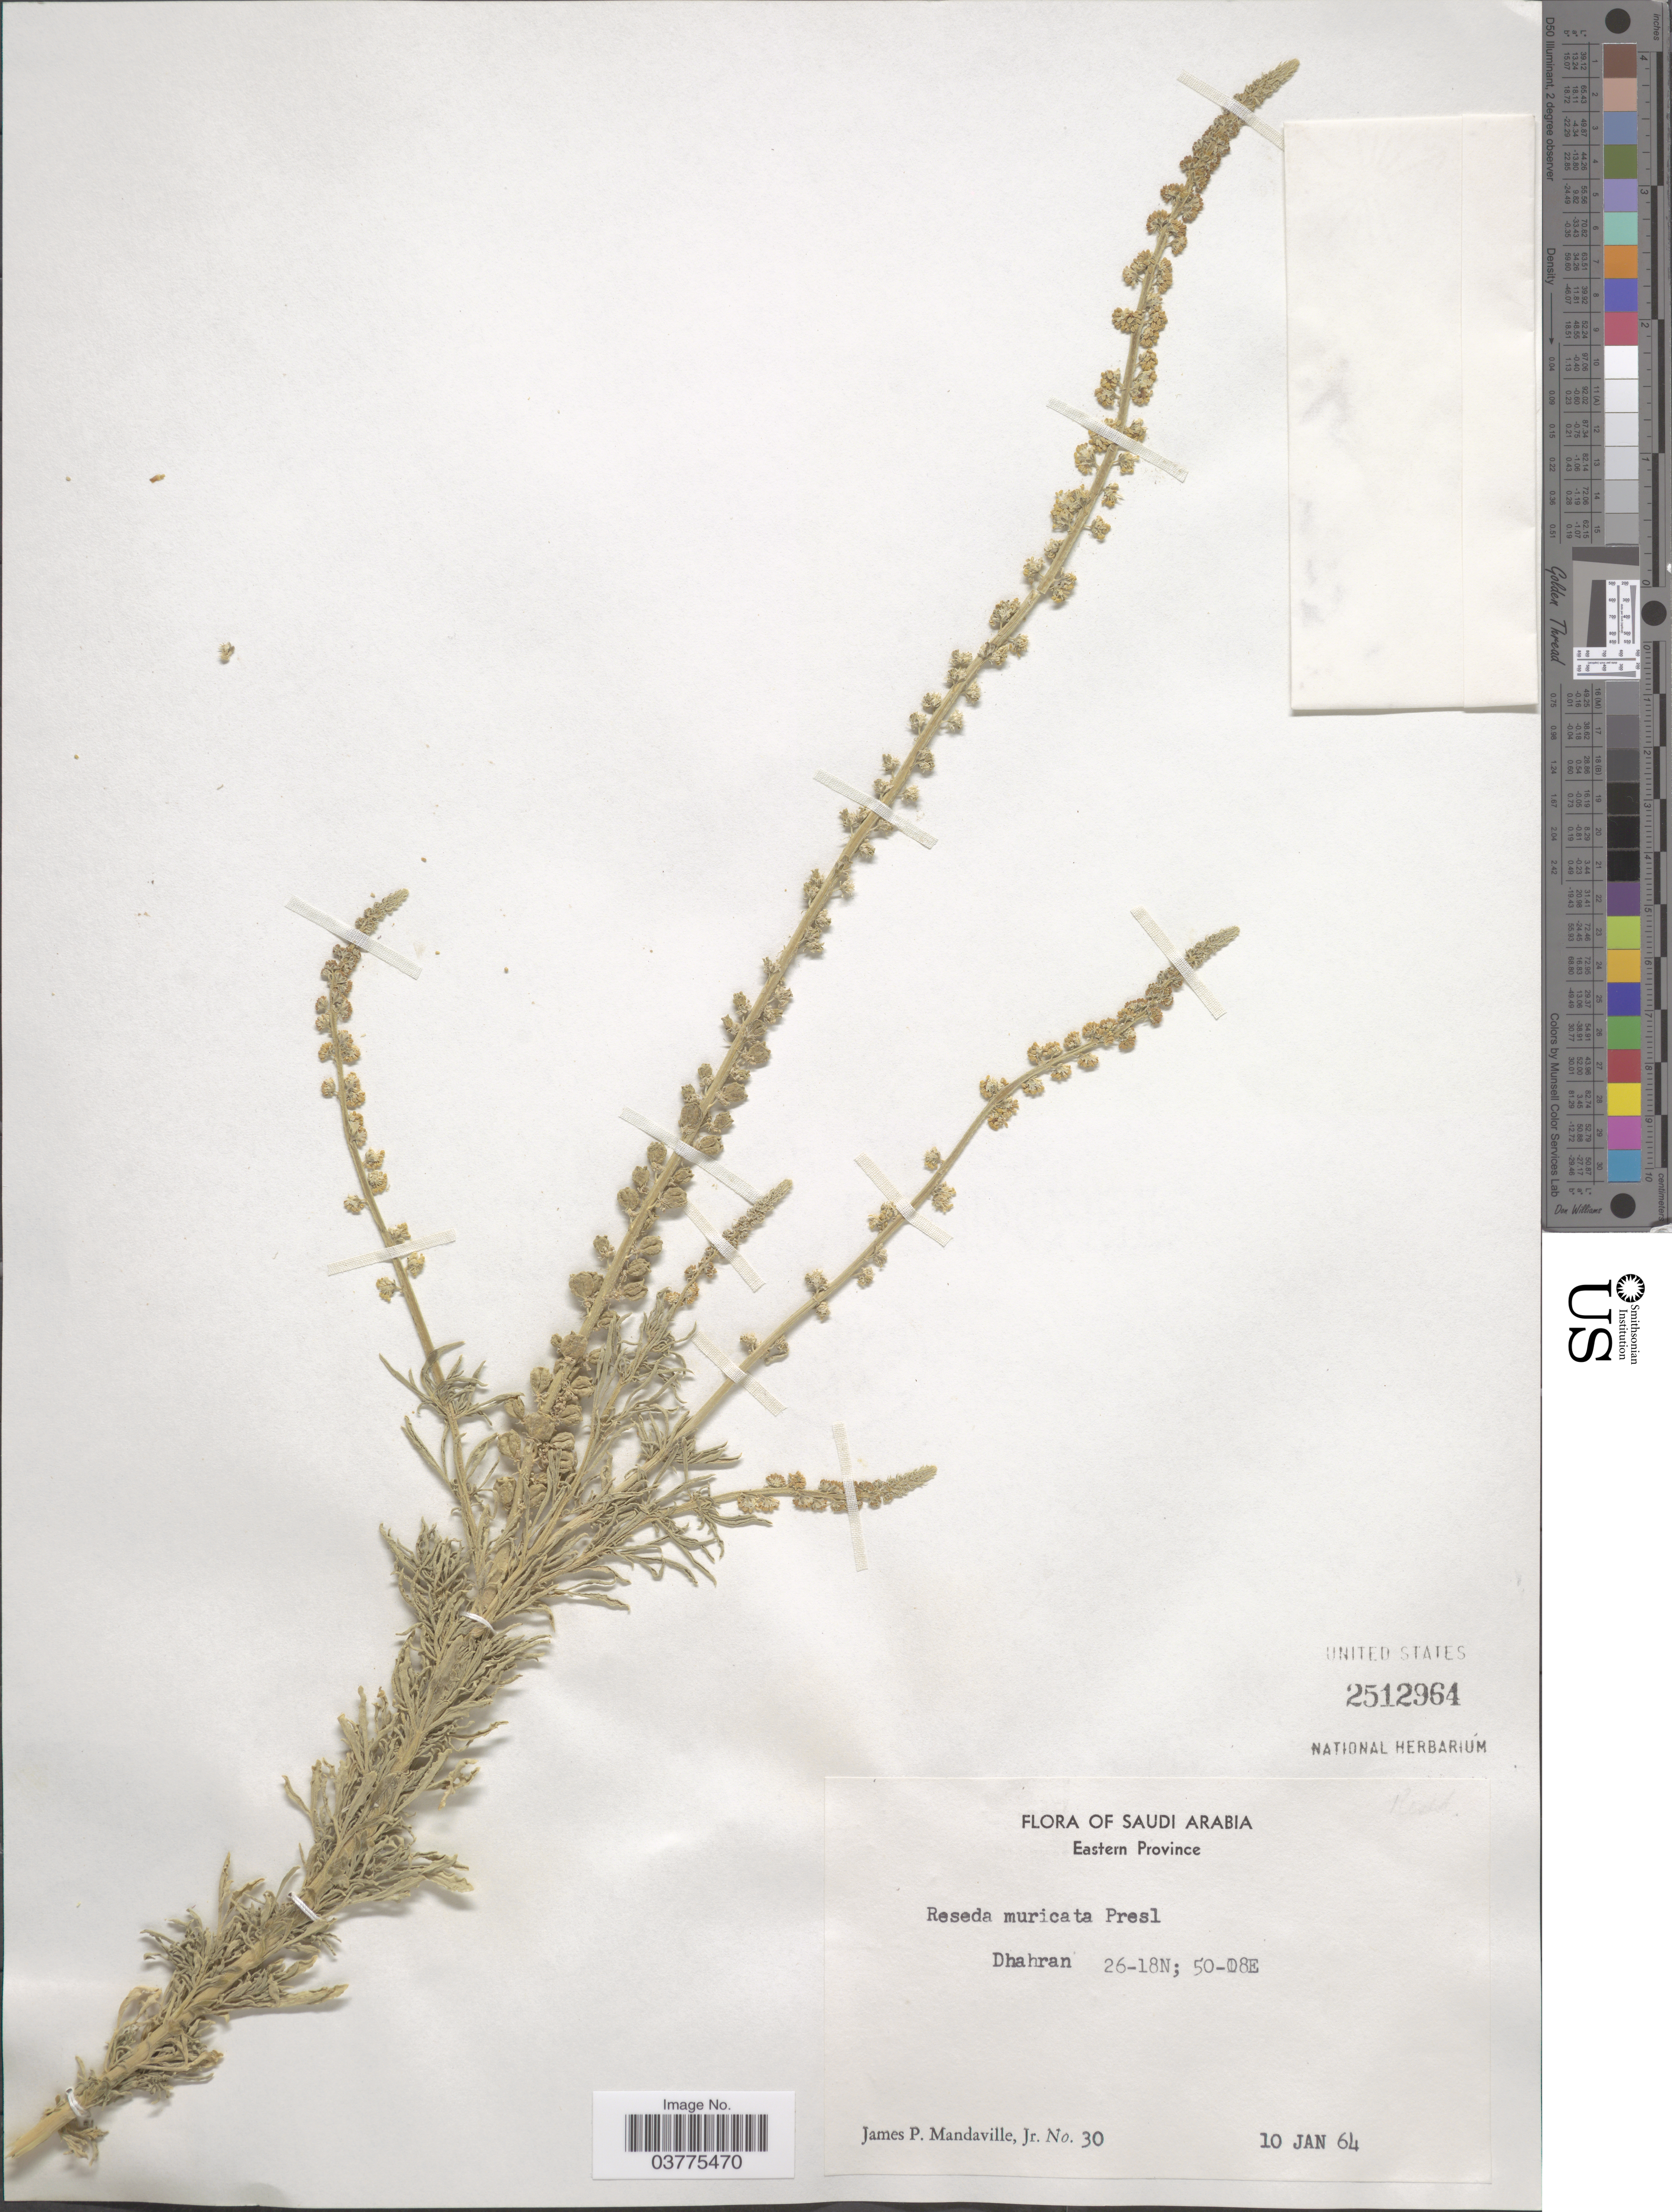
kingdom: Plantae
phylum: Tracheophyta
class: Magnoliopsida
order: Brassicales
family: Resedaceae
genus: Reseda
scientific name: Reseda muricata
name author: C. Presl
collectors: J. Mandaville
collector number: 30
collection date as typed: Transcribed d/m/y: 10/1/64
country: Saudi Arabia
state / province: Ash Sharqiyah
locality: Eastern Province. Dhahran.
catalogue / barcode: US 2512964